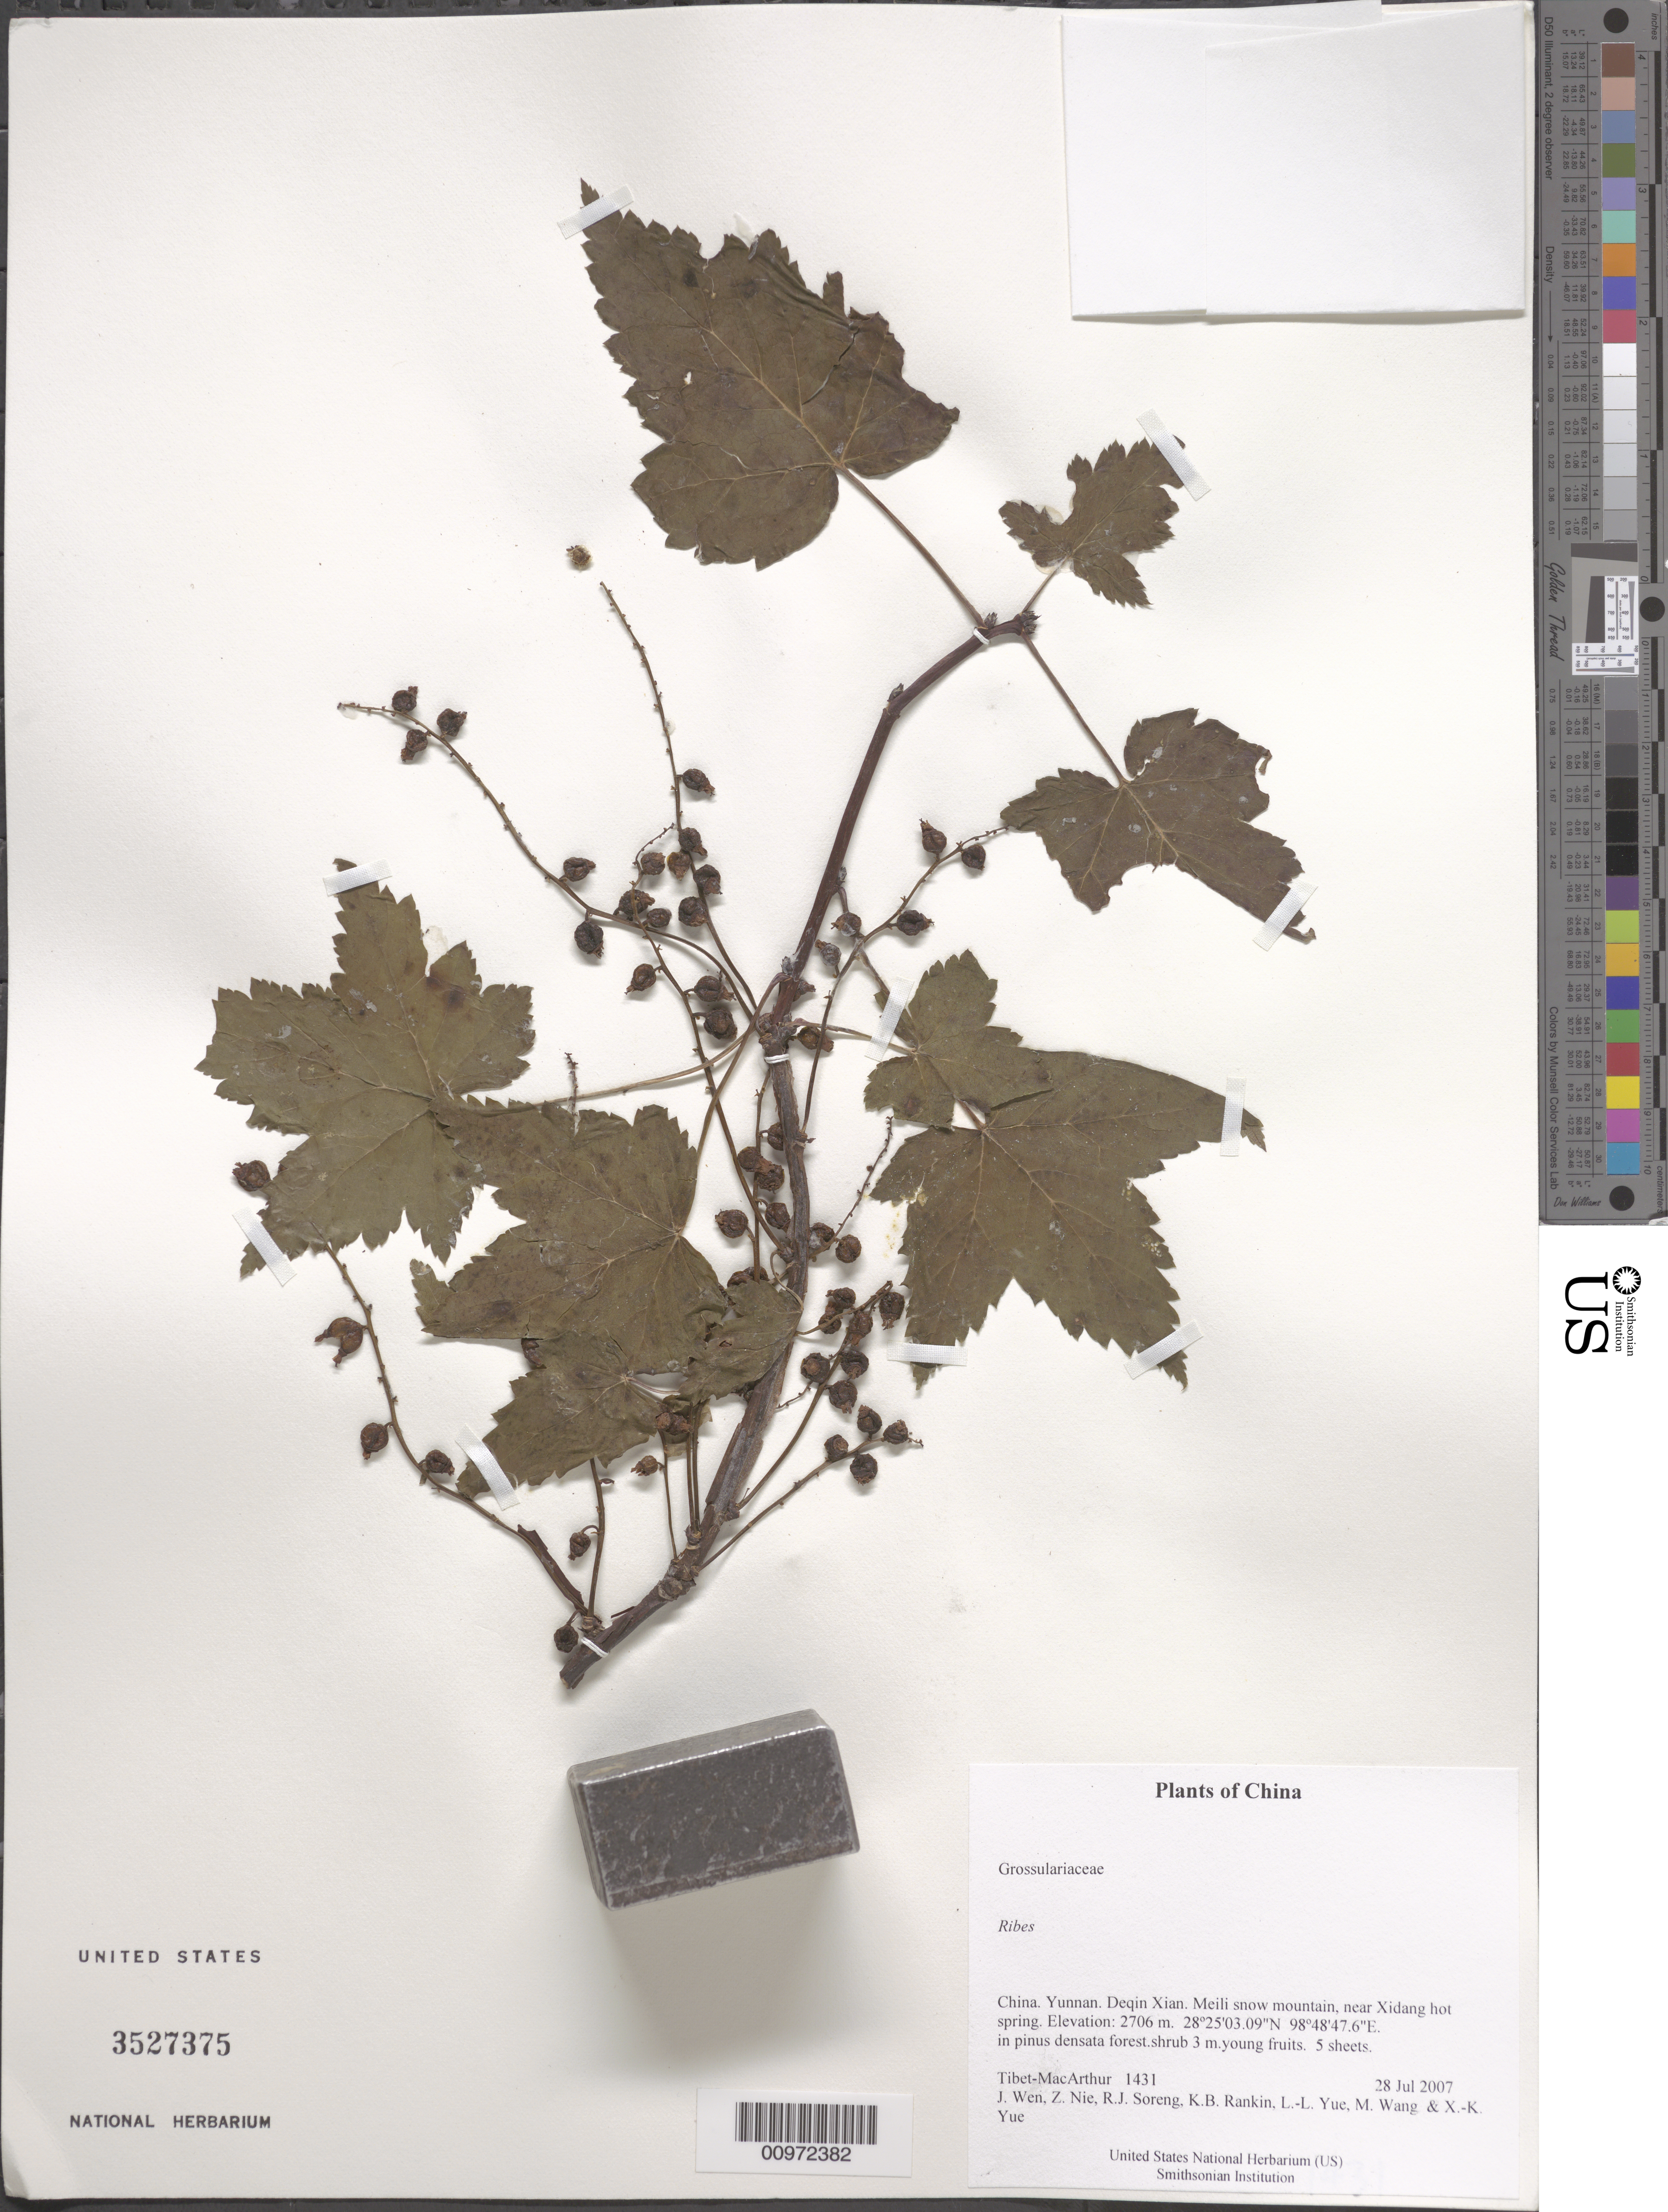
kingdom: Plantae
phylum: Tracheophyta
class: Magnoliopsida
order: Saxifragales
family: Grossulariaceae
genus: Ribes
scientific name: Ribes sp.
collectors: Tibet-MacArthur, J. Wen, Z. Nie, R. J. Soreng, K. Rankin, L. Yue, M. Wang & X. Yue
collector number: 1431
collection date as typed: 28 Jul 2007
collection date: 2007-07-28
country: China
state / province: Yunnan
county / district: Deqin Xian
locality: Meili snow mountain, near Xidang hot spring.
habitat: In pinus densata forest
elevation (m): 2706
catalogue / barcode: US 3527375